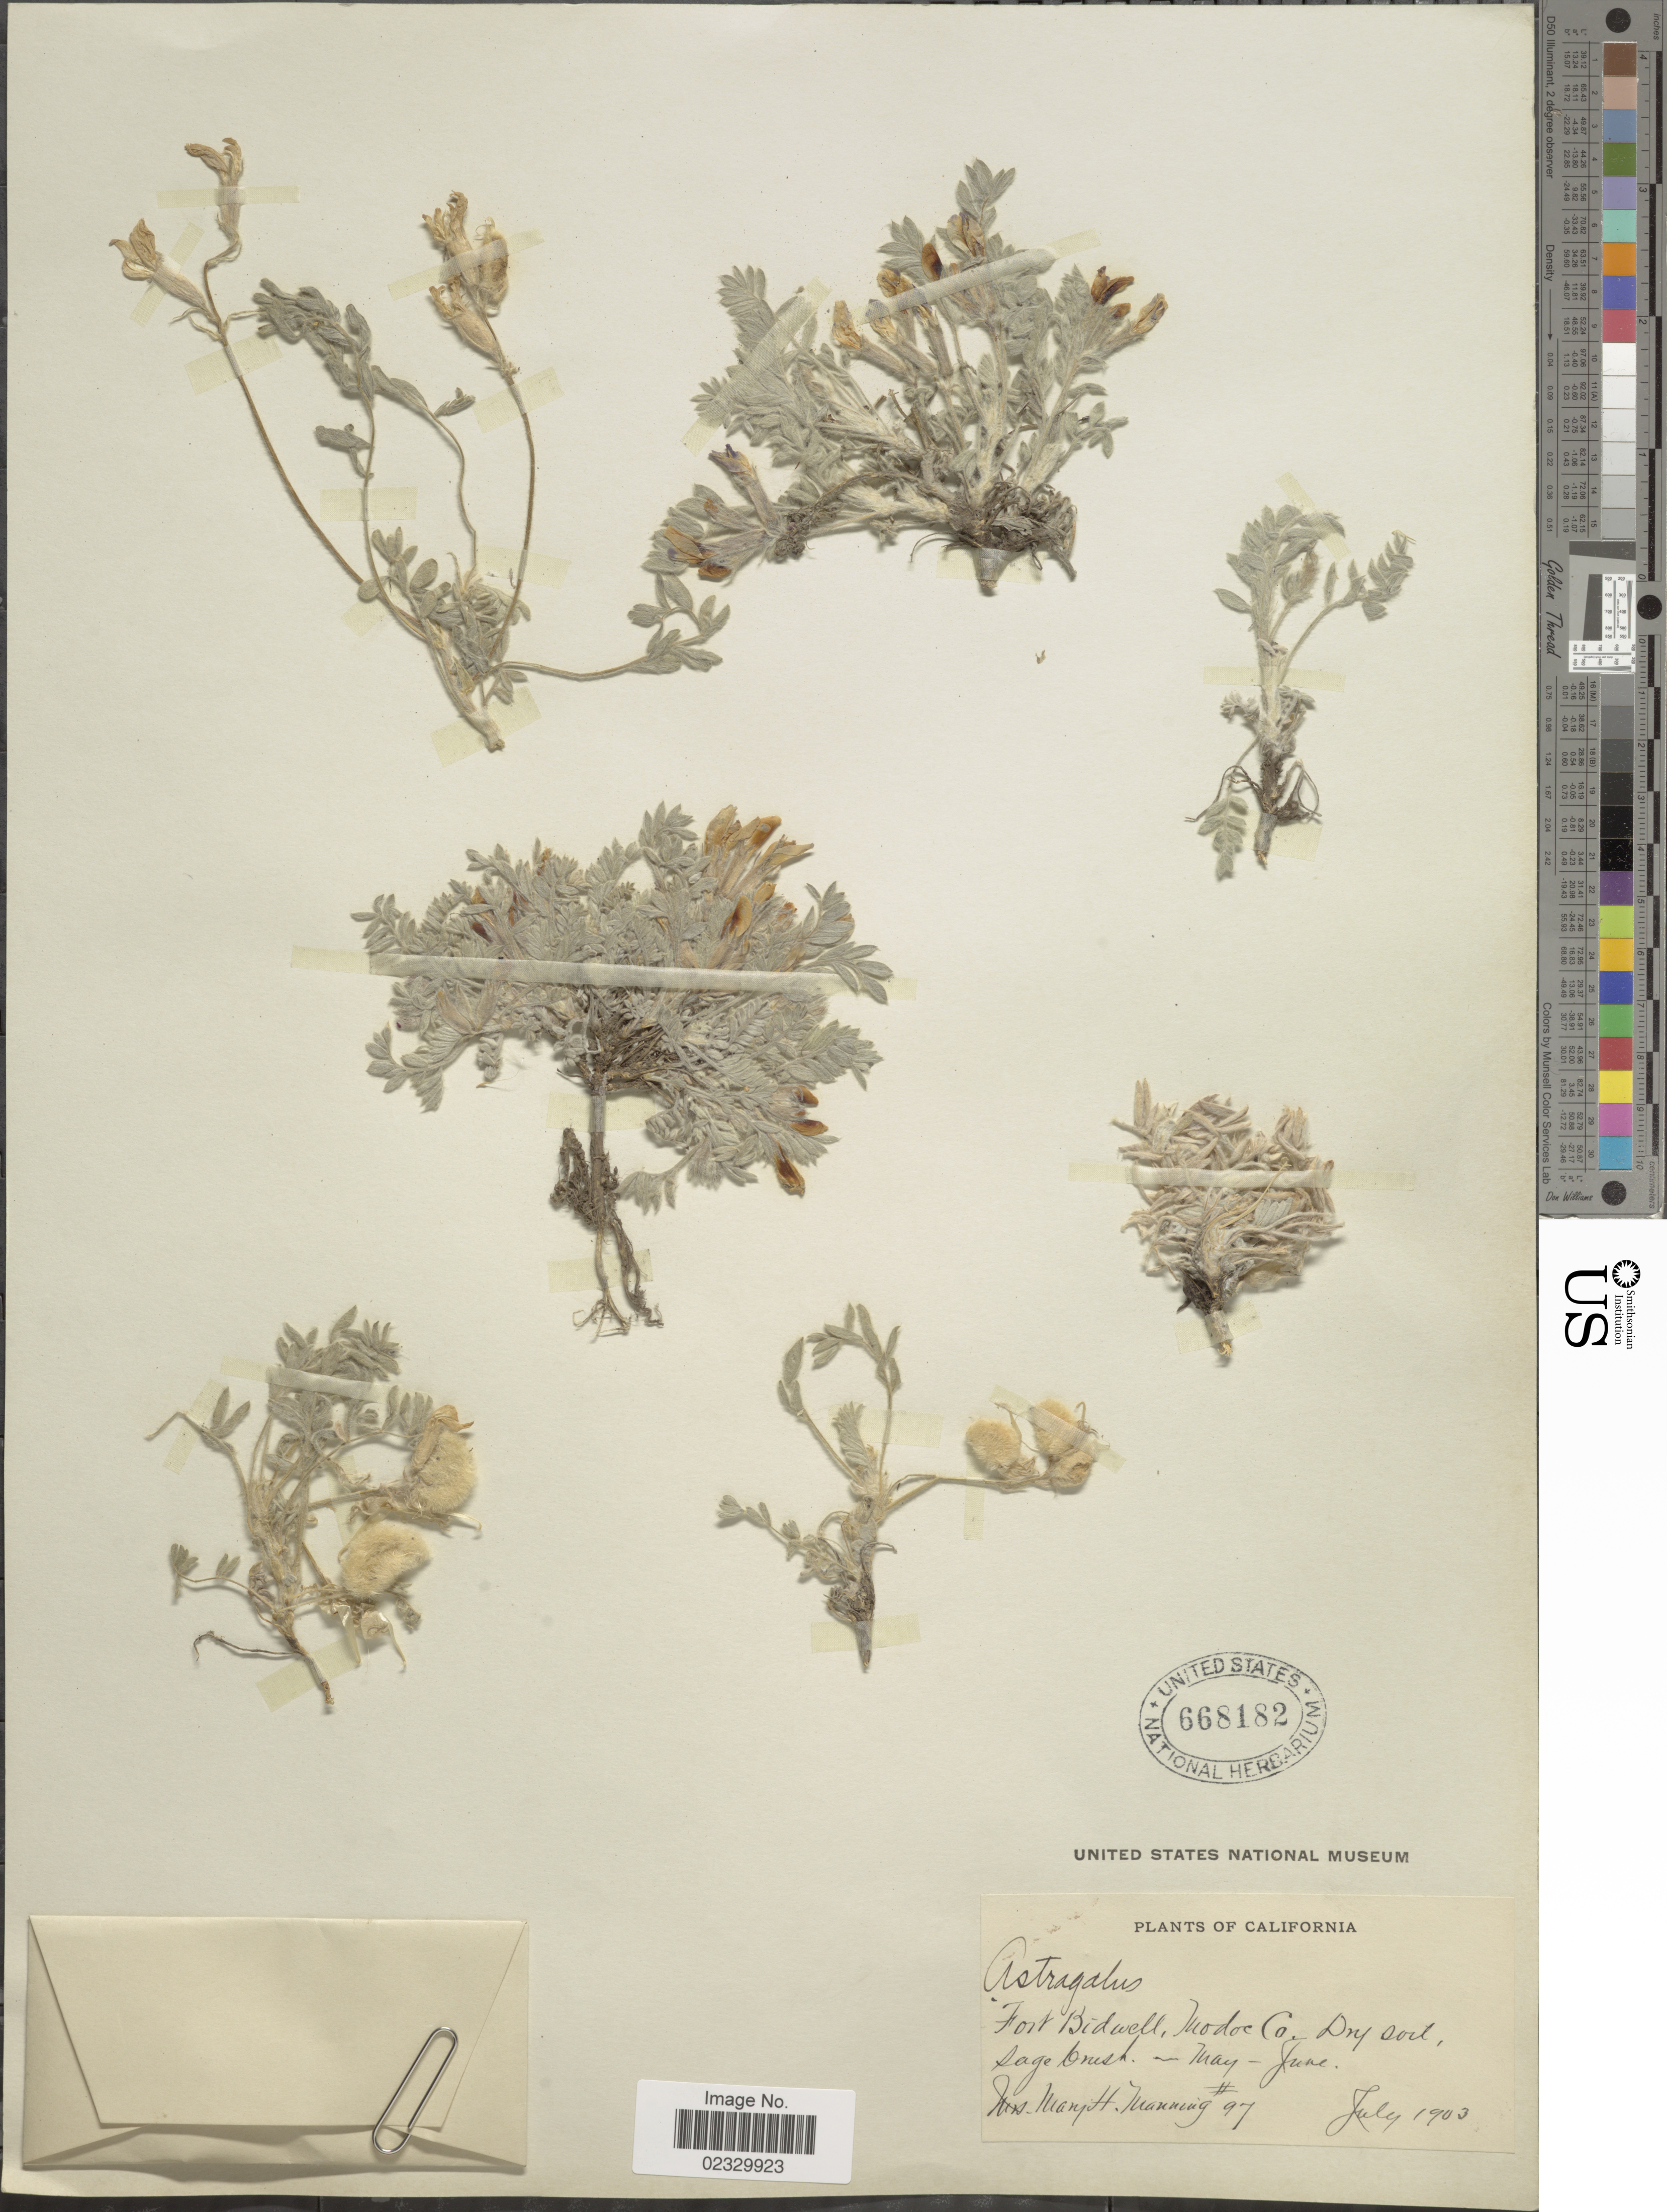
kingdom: Plantae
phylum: Tracheophyta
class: Magnoliopsida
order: Fabales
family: Fabaceae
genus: Astragalus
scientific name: Astragalus candelarius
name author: E. Sheld.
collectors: M. Manning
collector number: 97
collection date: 1903-05/1903-07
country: United States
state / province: California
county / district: Modoc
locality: Fort Bidwell, Modoc Co.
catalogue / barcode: US 668182